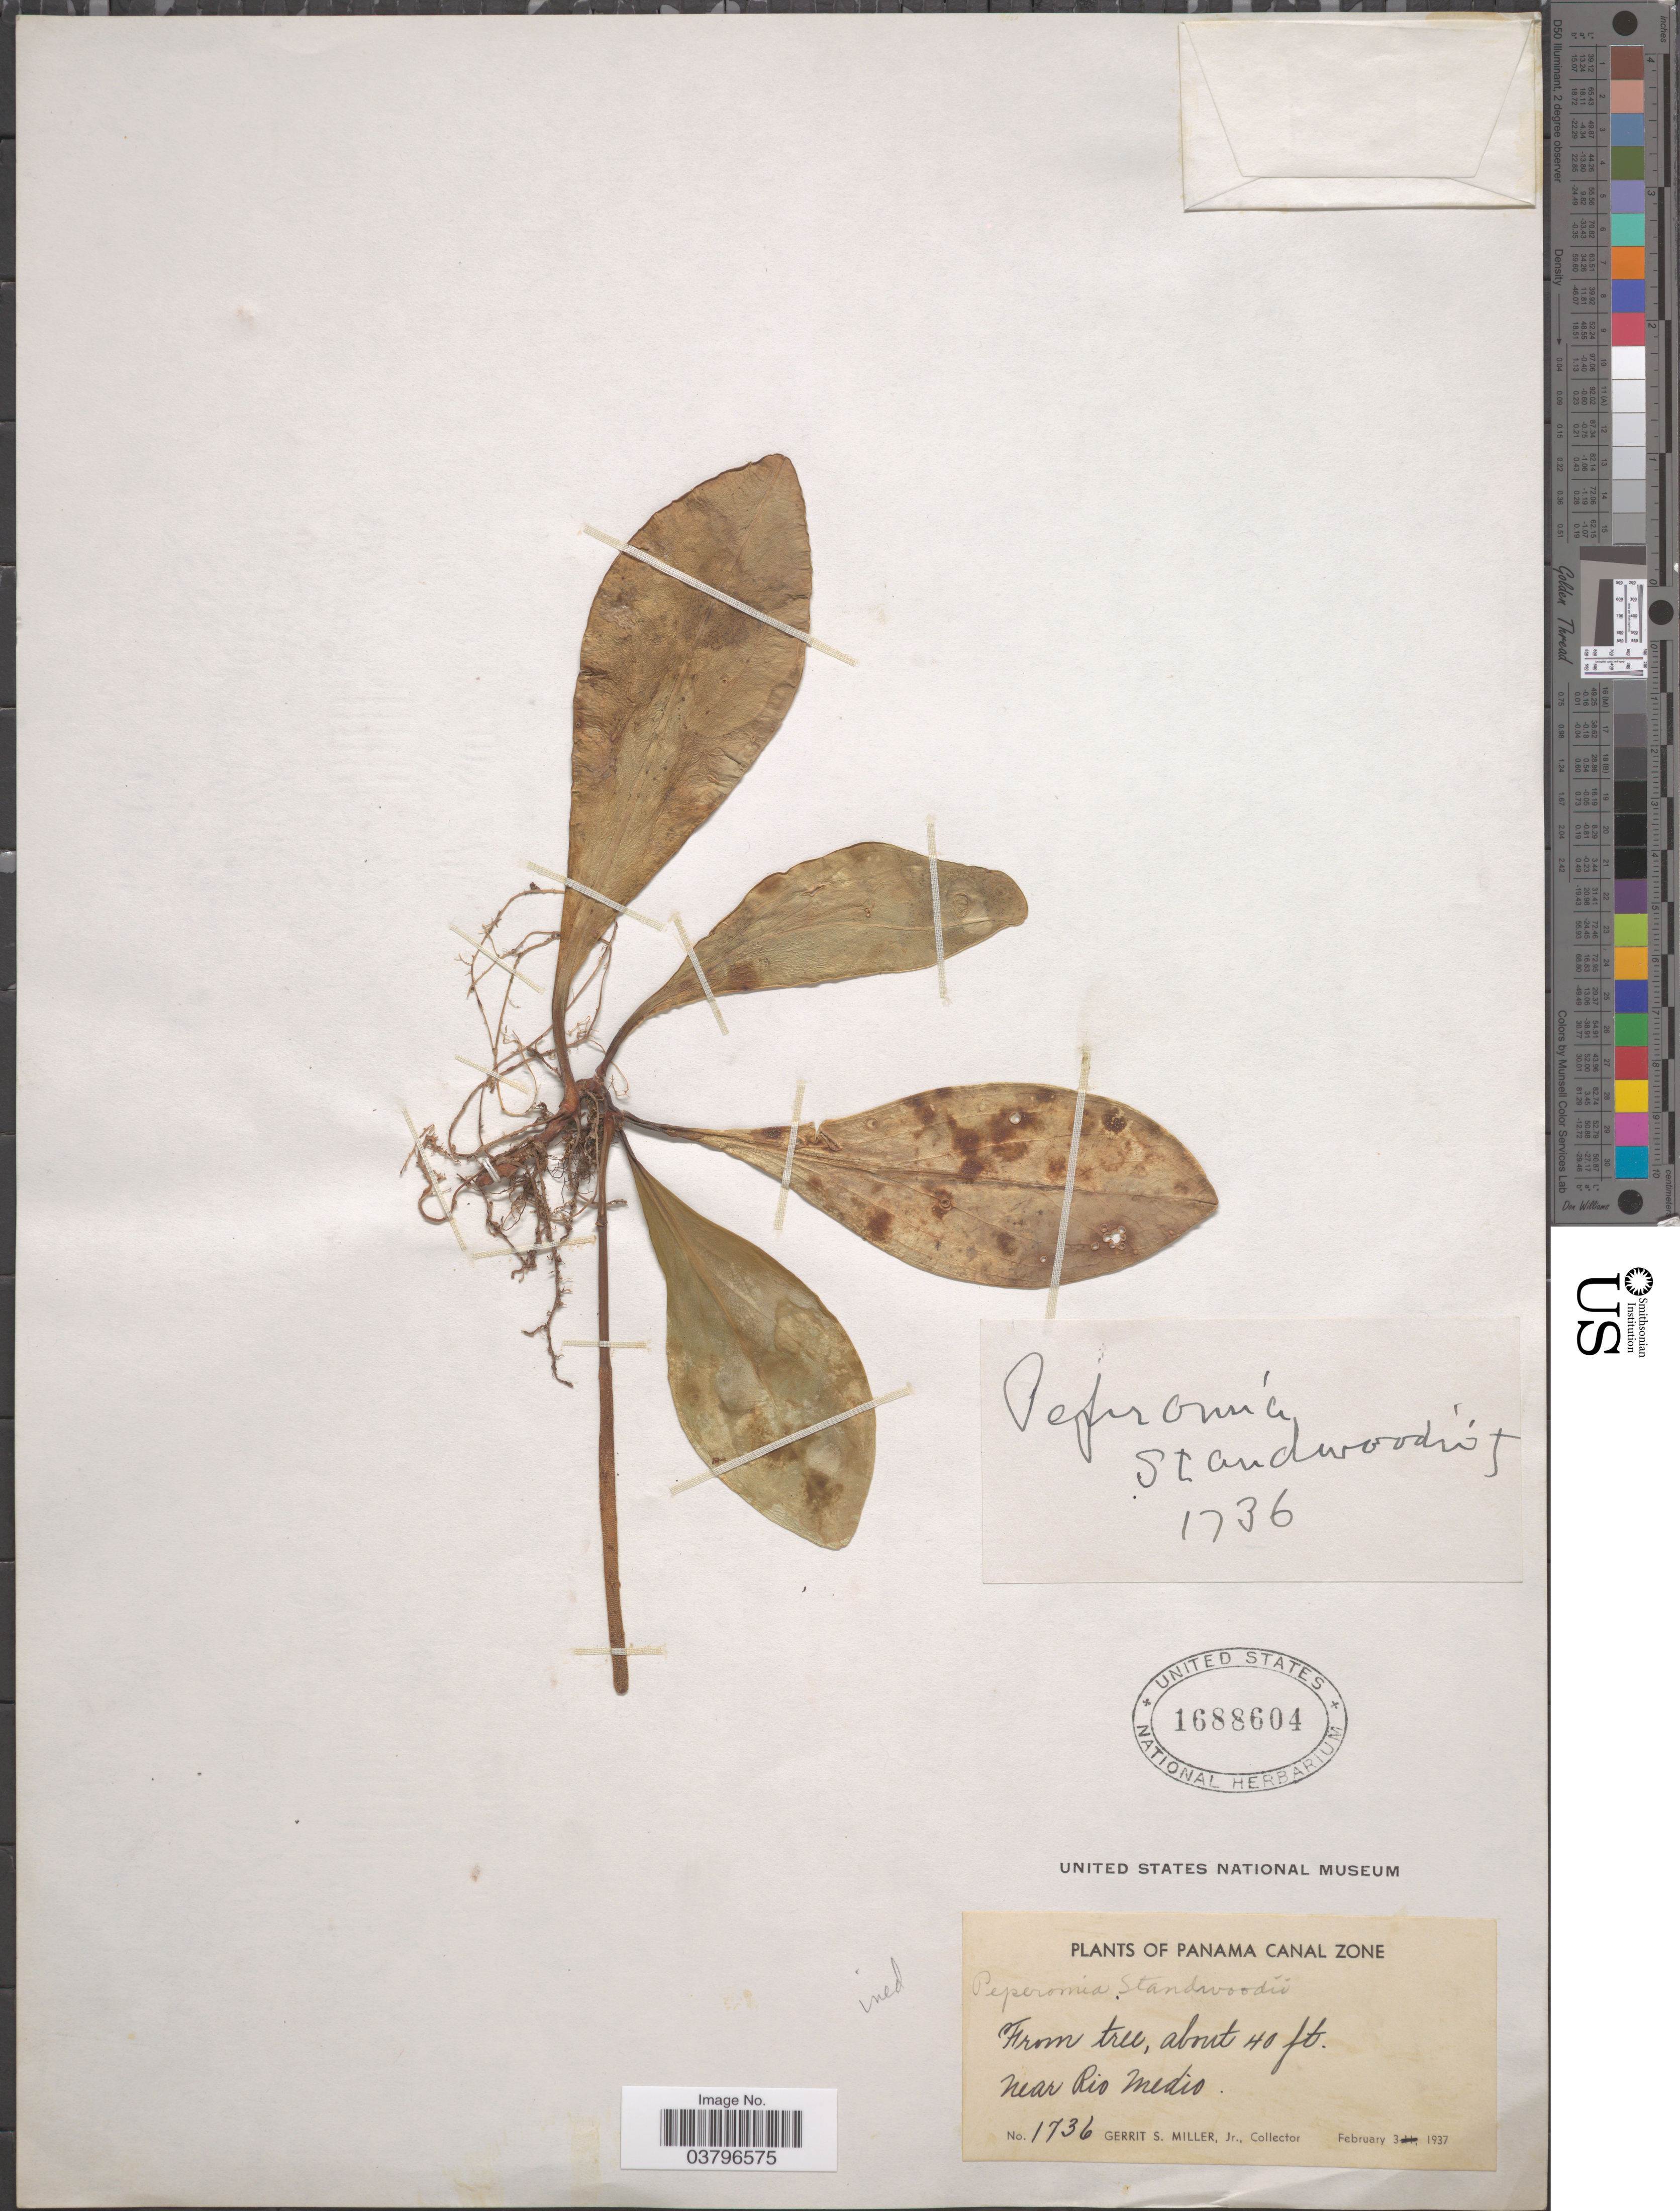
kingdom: Plantae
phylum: Tracheophyta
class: Magnoliopsida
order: Piperales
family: Piperaceae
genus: Peperomia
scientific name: Peperomia obtusifolia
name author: (L.) A. Dietr.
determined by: Jiménez, José Estaban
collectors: G. S. Miller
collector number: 1736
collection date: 1937-02-03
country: Panama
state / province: Colón / Panamá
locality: Panama Canal Zone. Near Rio medio.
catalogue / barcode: US 1688604